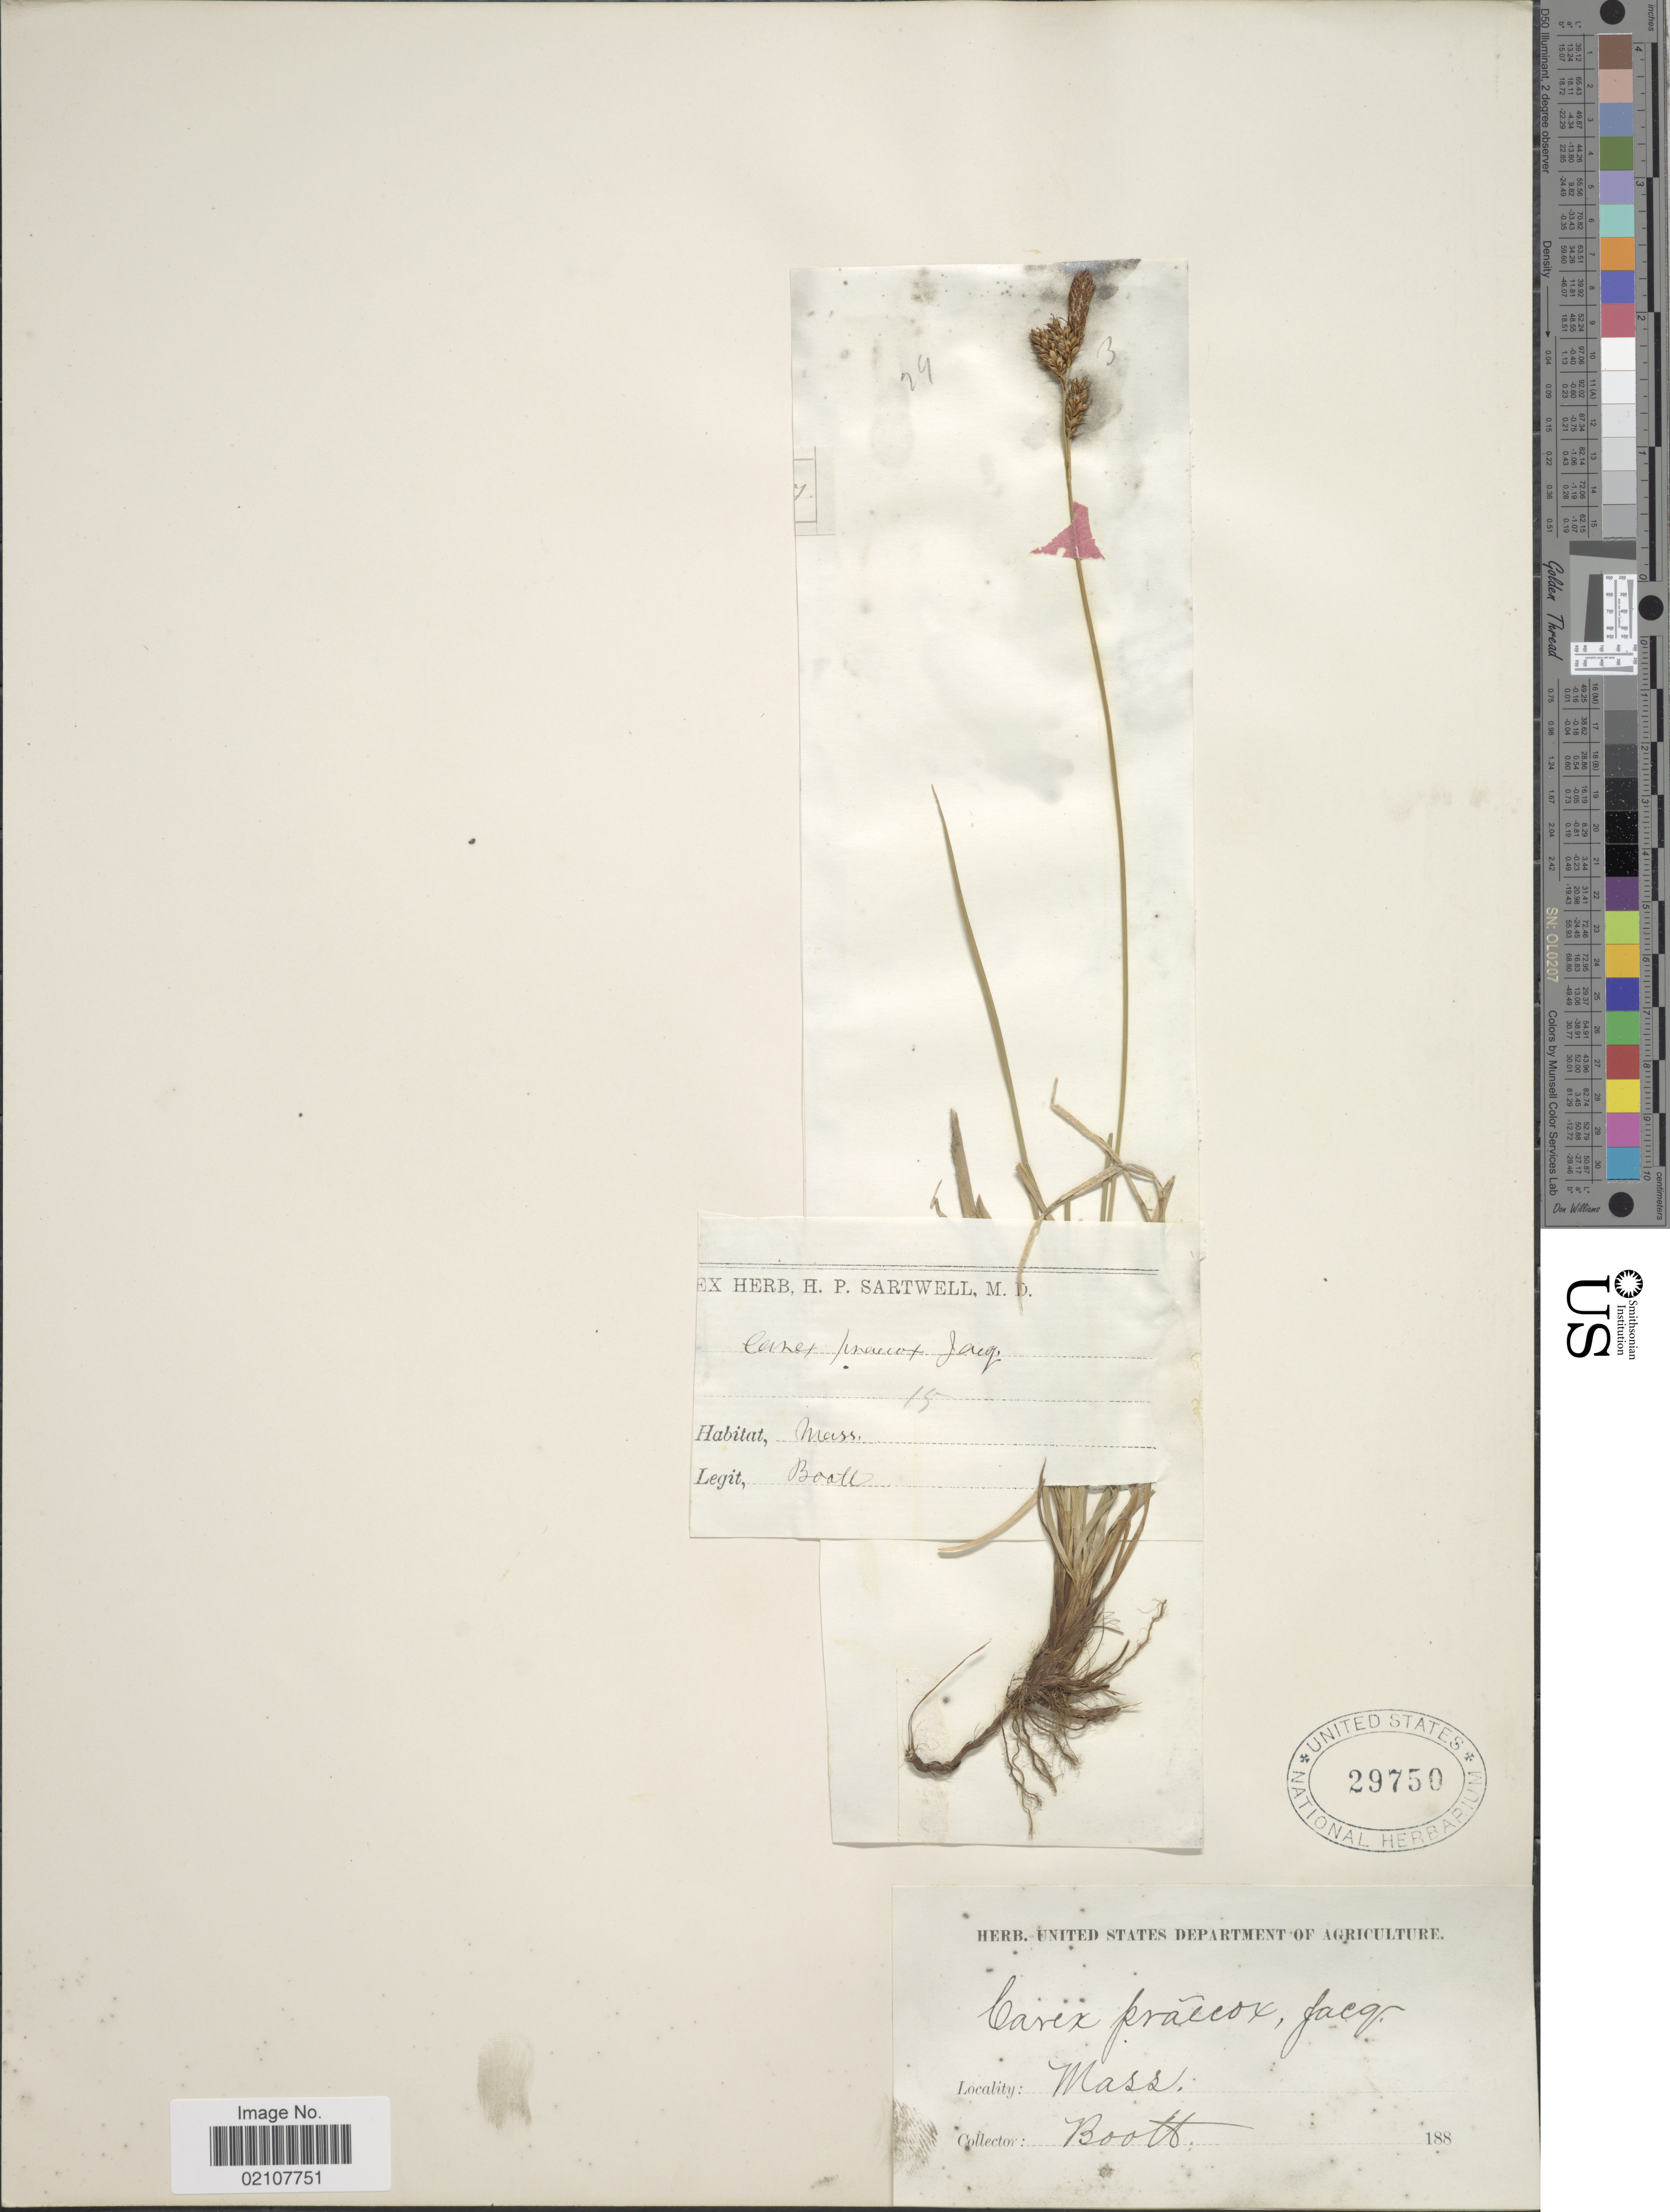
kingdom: Plantae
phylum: Tracheophyta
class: Liliopsida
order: Poales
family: Cyperaceae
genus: Carex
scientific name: Carex caryophyllea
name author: Latourr.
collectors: Boott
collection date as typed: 188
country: United States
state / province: Massachusetts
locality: Mass.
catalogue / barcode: US 29750